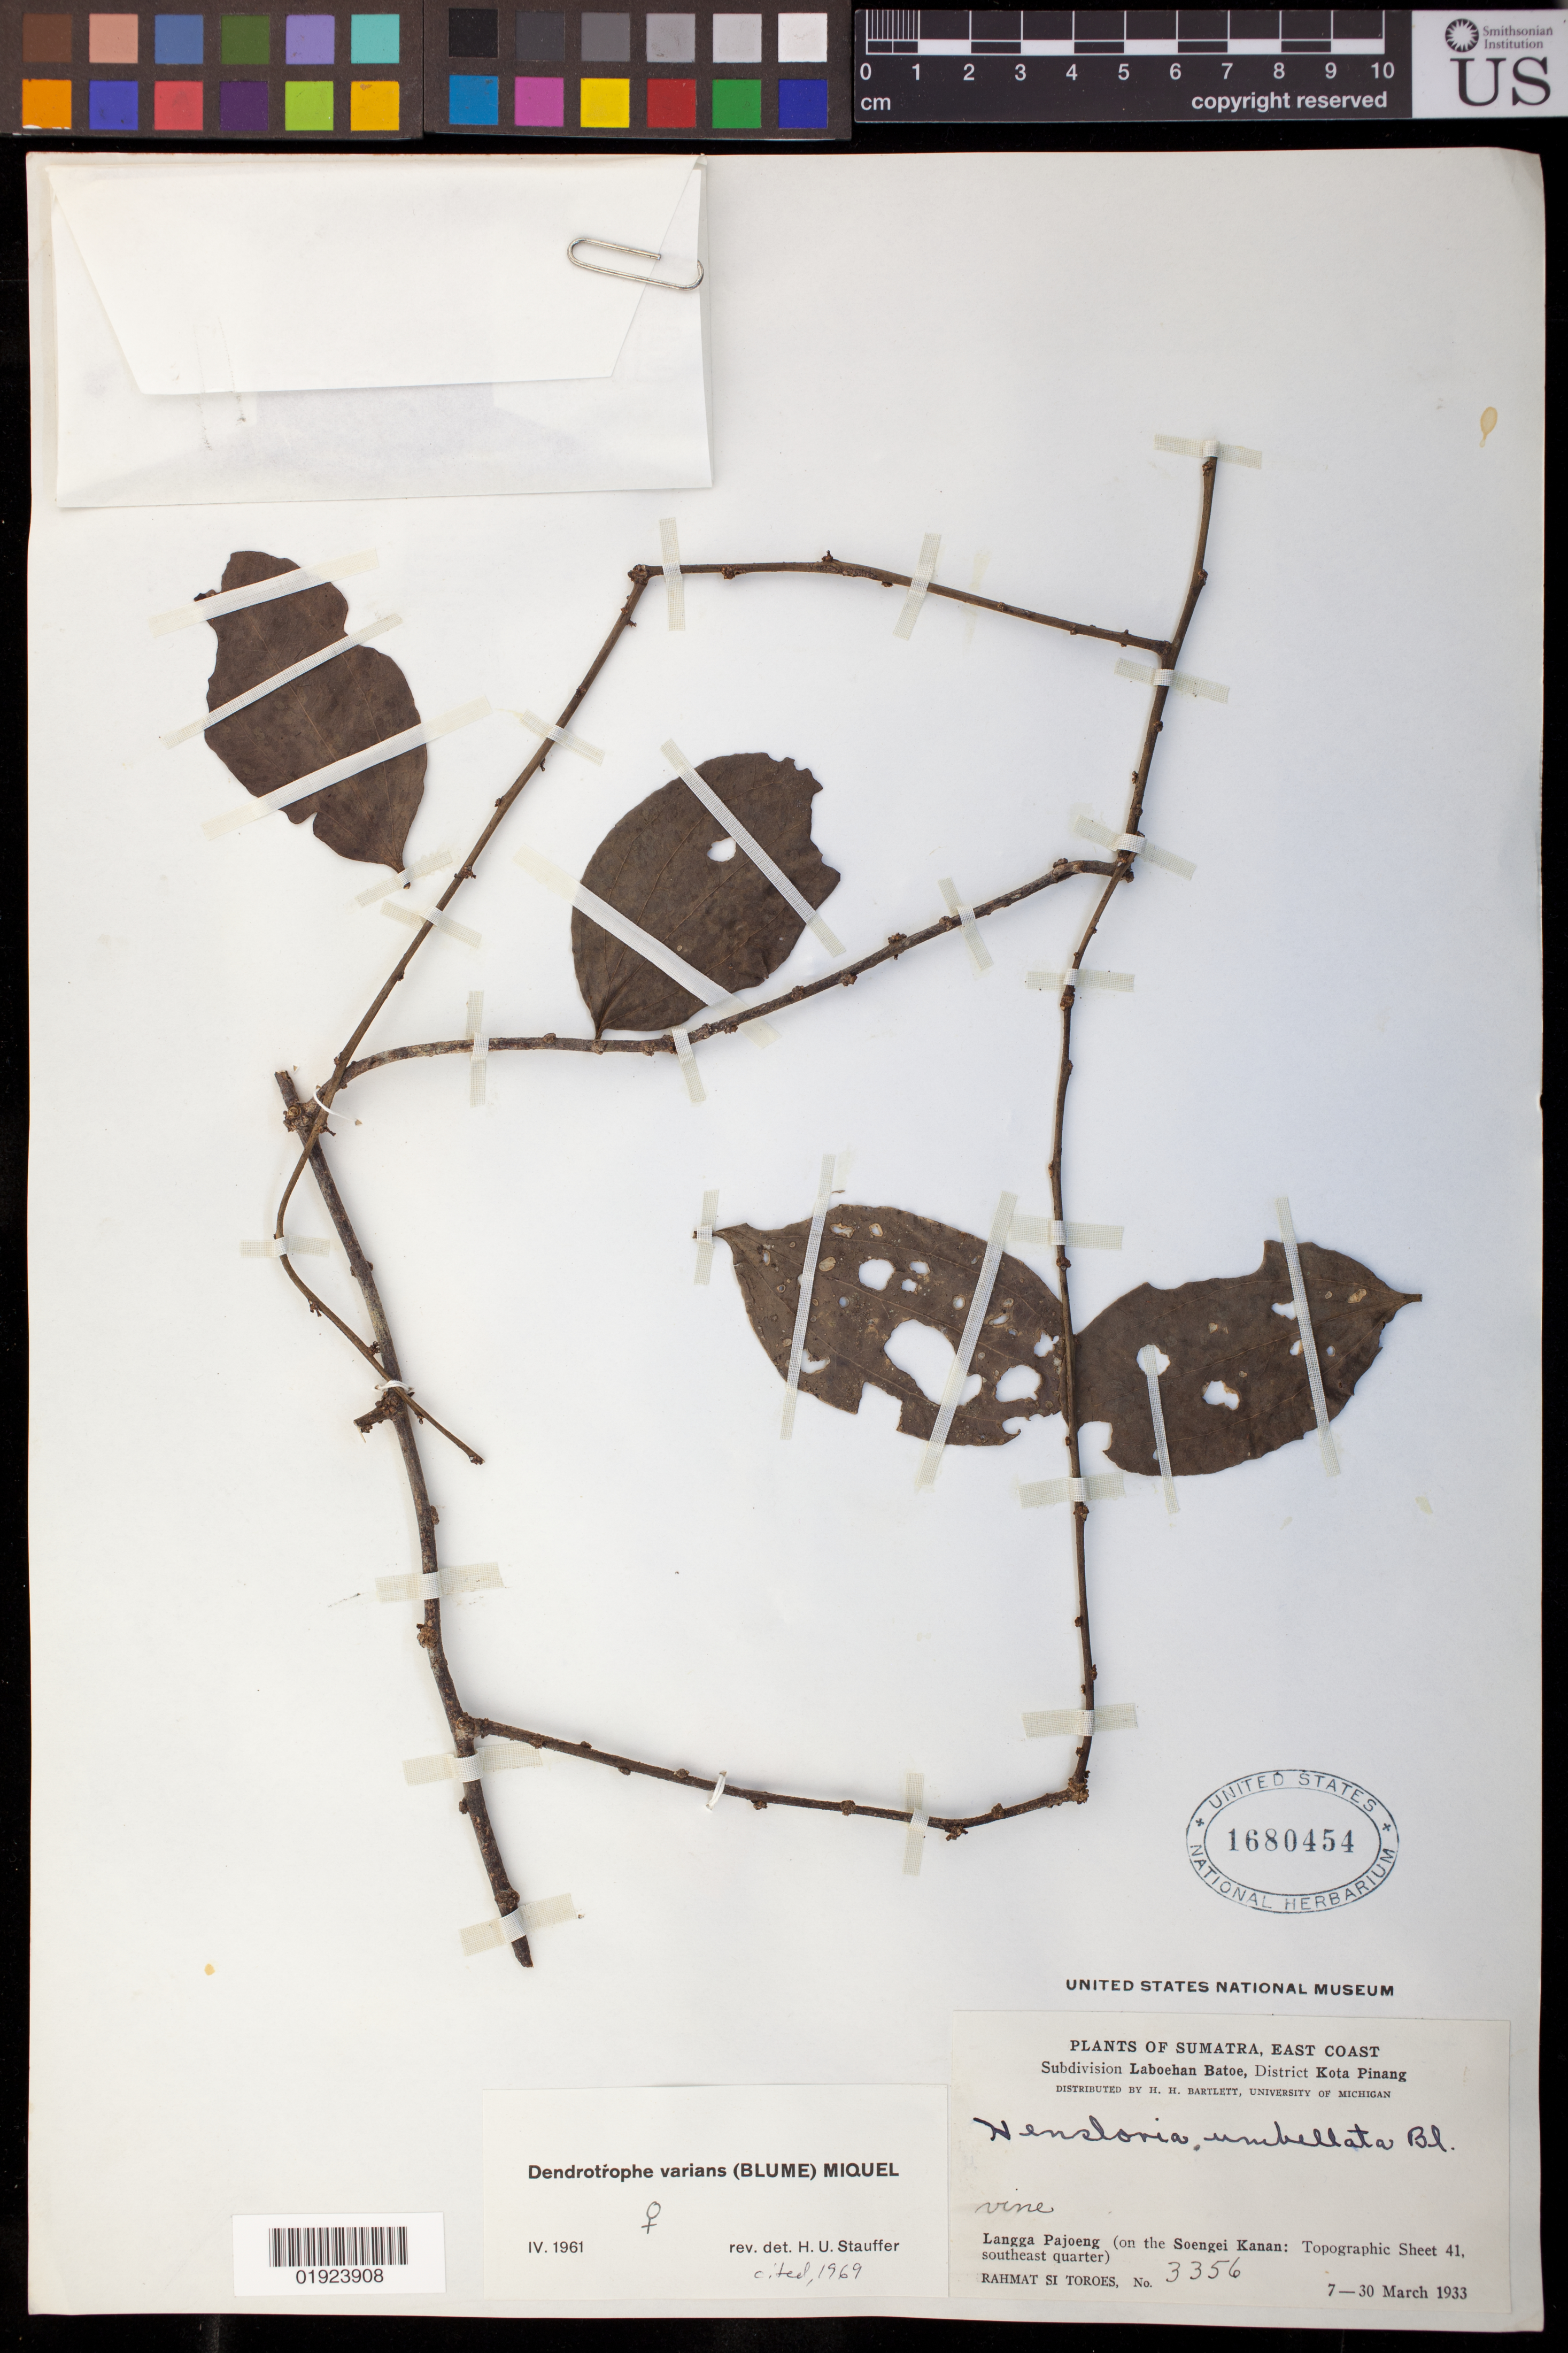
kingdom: Plantae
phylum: Tracheophyta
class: Magnoliopsida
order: Santalales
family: Amphorogynaceae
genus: Dendrotrophe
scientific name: Dendrotrophe varians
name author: (Blume) Miq.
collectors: Rahmat Si Boeea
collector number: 3356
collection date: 1933-03-07/1933-03-30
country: Indonesia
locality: Subdivision Laboehan Batoe, District Kota Pinang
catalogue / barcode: US 1680454